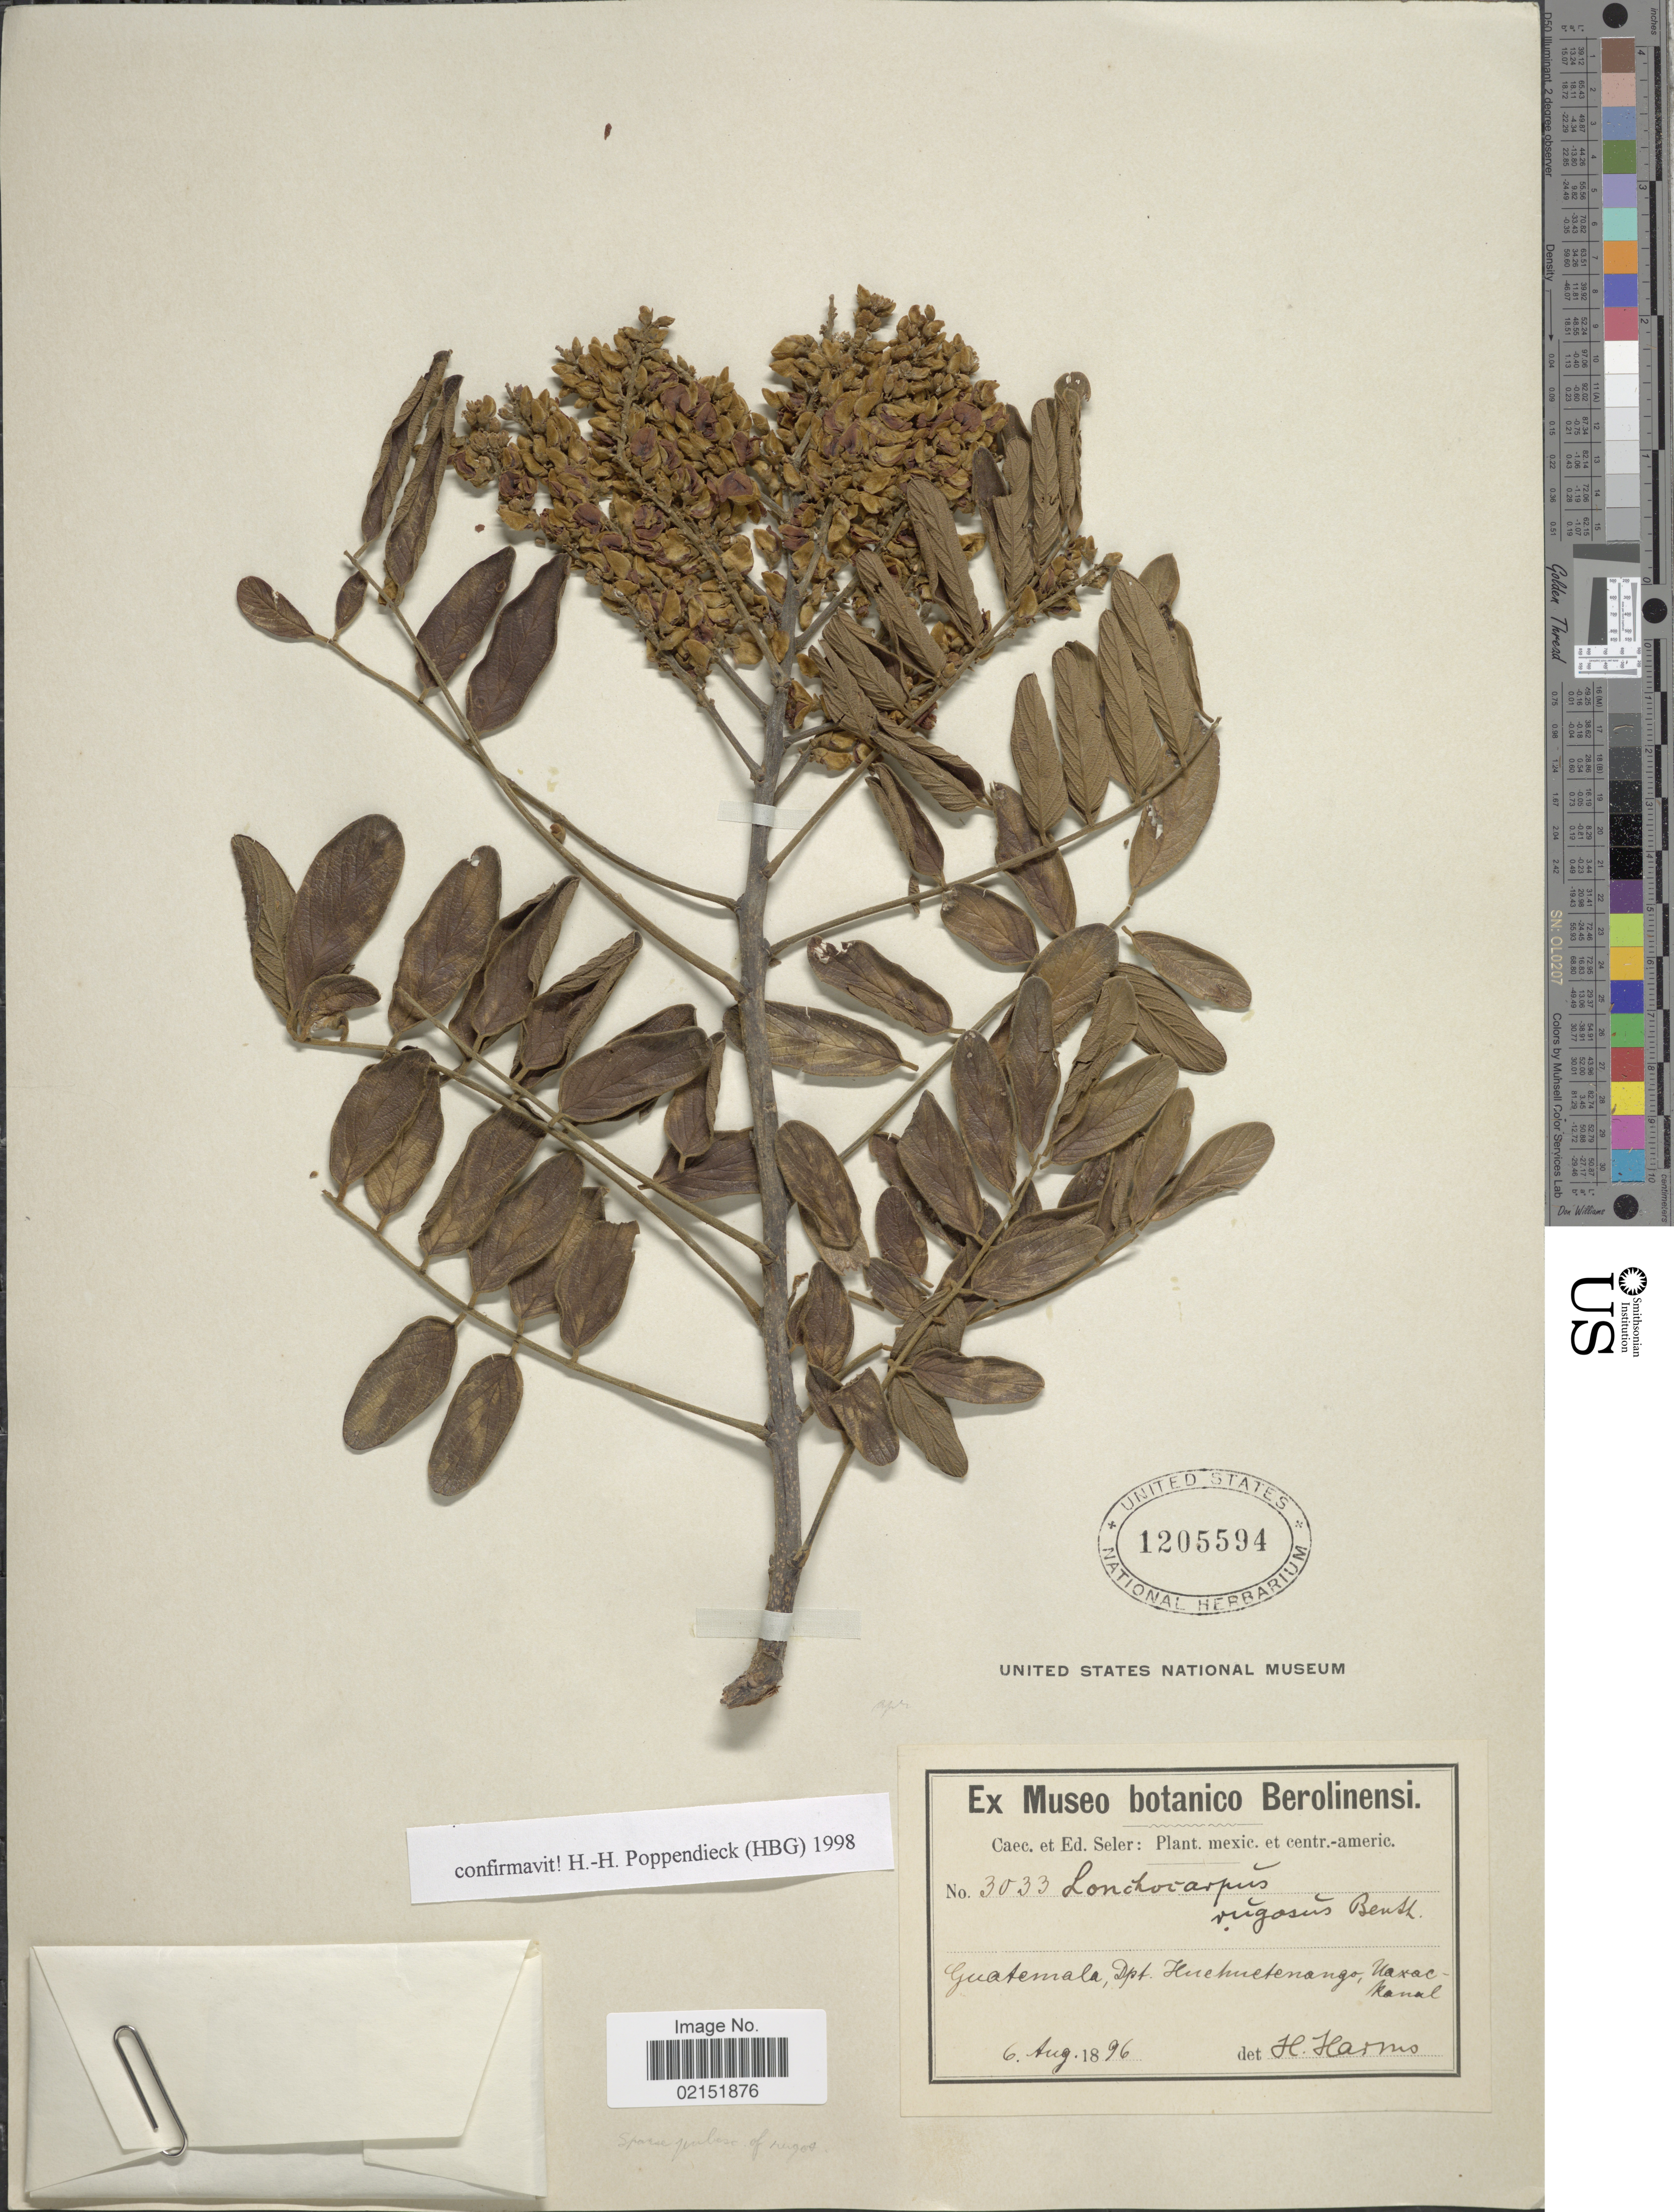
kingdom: Plantae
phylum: Tracheophyta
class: Magnoliopsida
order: Fabales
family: Fabaceae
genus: Lonchocarpus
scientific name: Lonchocarpus rugosus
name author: Benth.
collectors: C. Seler & E. G. Seler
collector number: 3033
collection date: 1896-08-06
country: Guatemala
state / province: Huehuetenango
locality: Naxax-kanal [Naxacanal]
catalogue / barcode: US 1205594